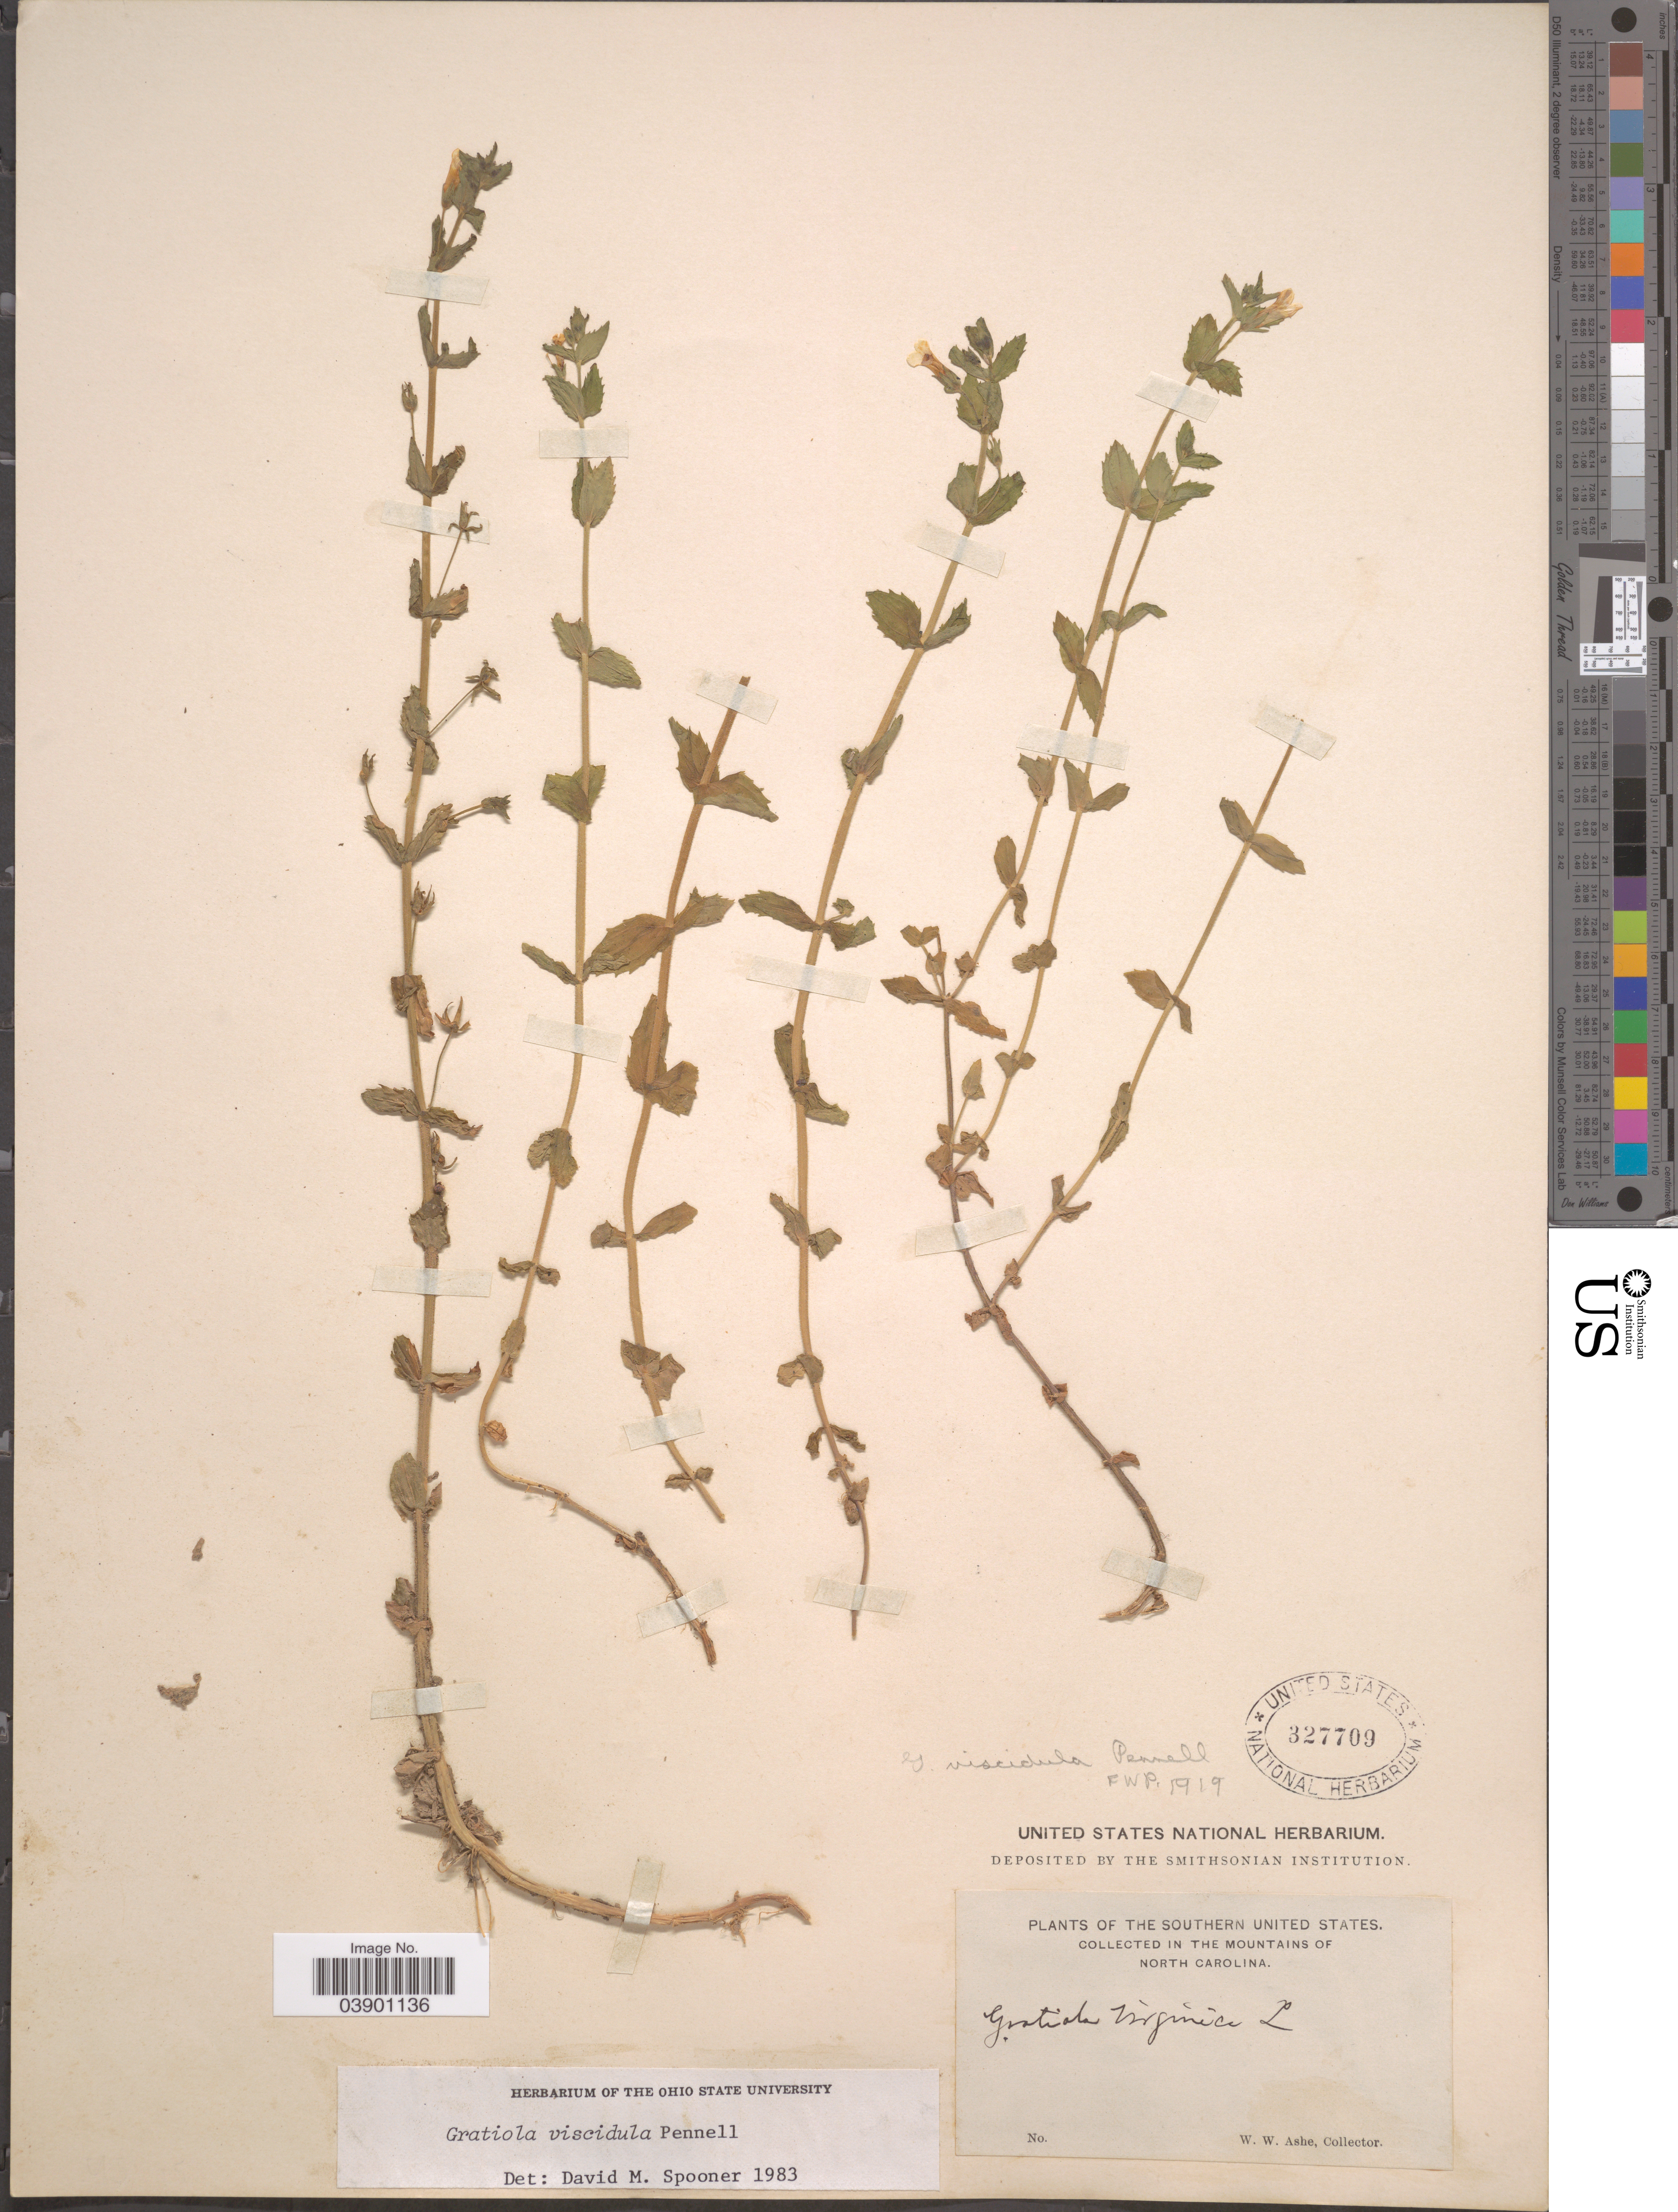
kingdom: Plantae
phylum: Tracheophyta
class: Magnoliopsida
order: Lamiales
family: Plantaginaceae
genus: Gratiola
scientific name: Gratiola viscidula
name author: Pennell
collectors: W. W. Ashe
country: United States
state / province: North Carolina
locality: The Southern United States. In the mountains of North Carolina.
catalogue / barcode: US 327709